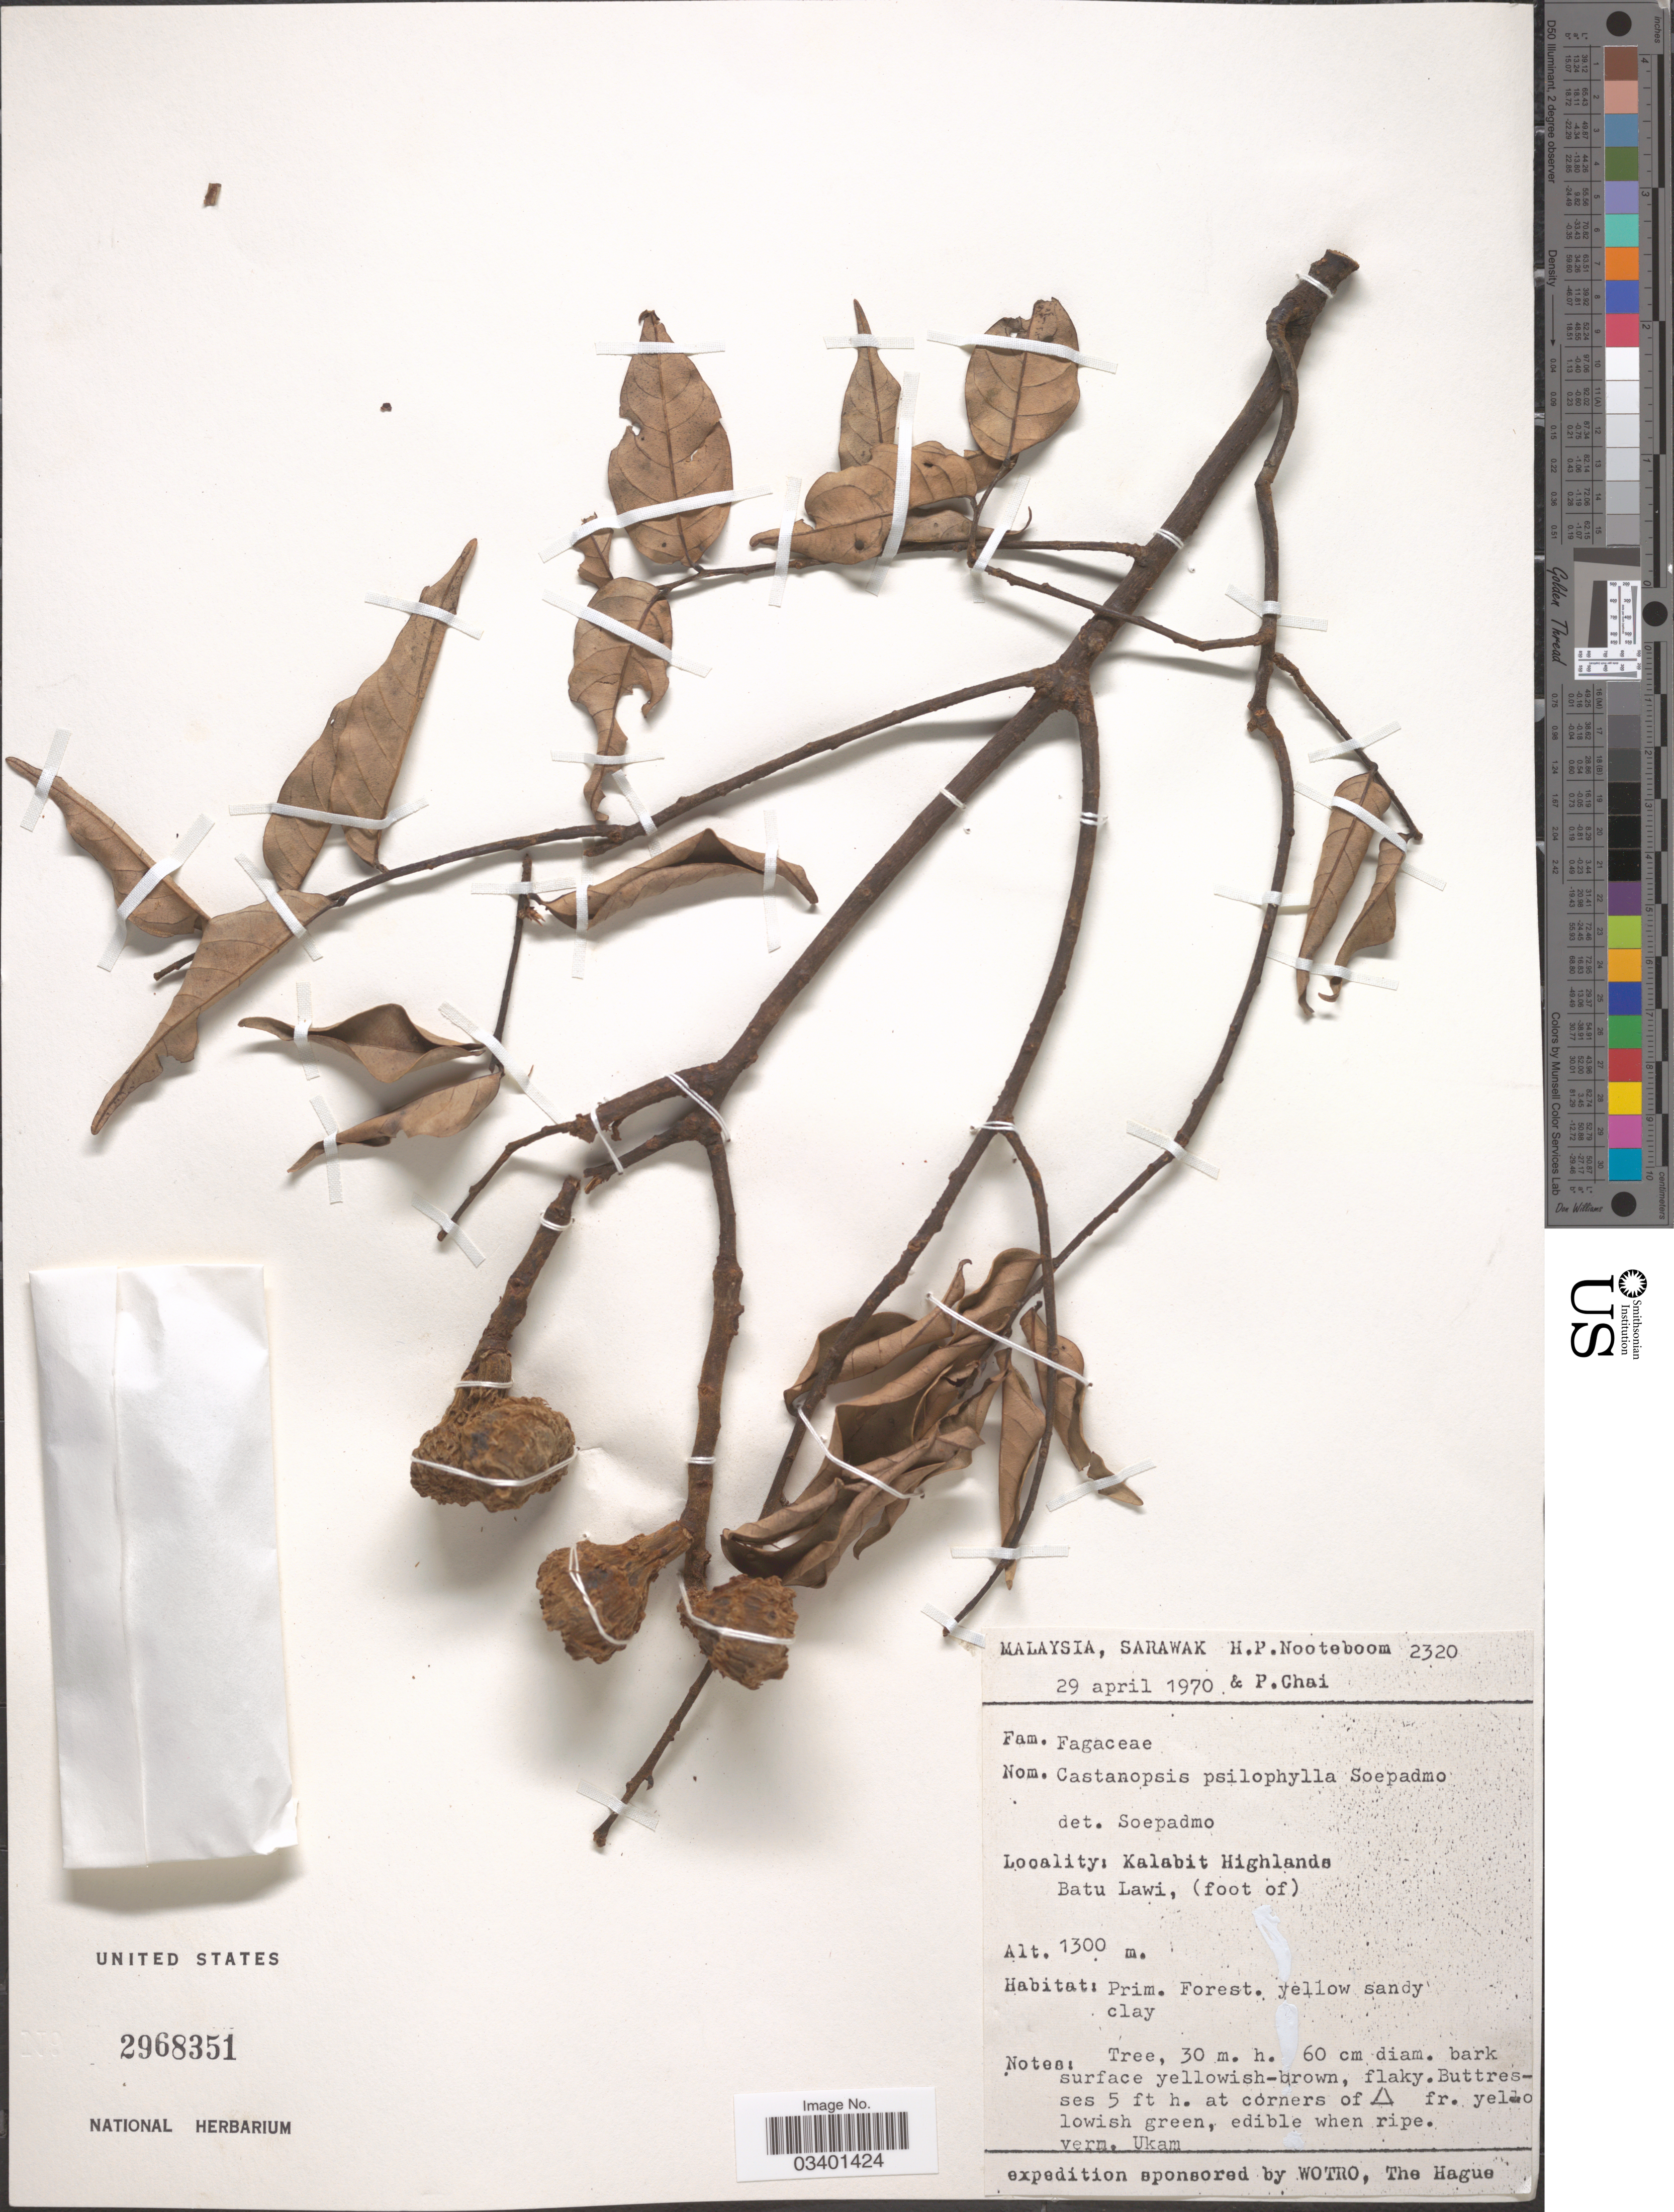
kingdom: Plantae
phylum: Tracheophyta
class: Magnoliopsida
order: Fagales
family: Fagaceae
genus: Castanopsis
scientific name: Castanopsis psilophylla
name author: Soepadmo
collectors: H. P. Nooteboom & P. Chai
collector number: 2320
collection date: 1970-04-29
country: Malaysia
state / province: Sarawak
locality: Kalabit Highlands. Batu Lawi, (foot of).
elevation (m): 1300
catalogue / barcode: US 2968351